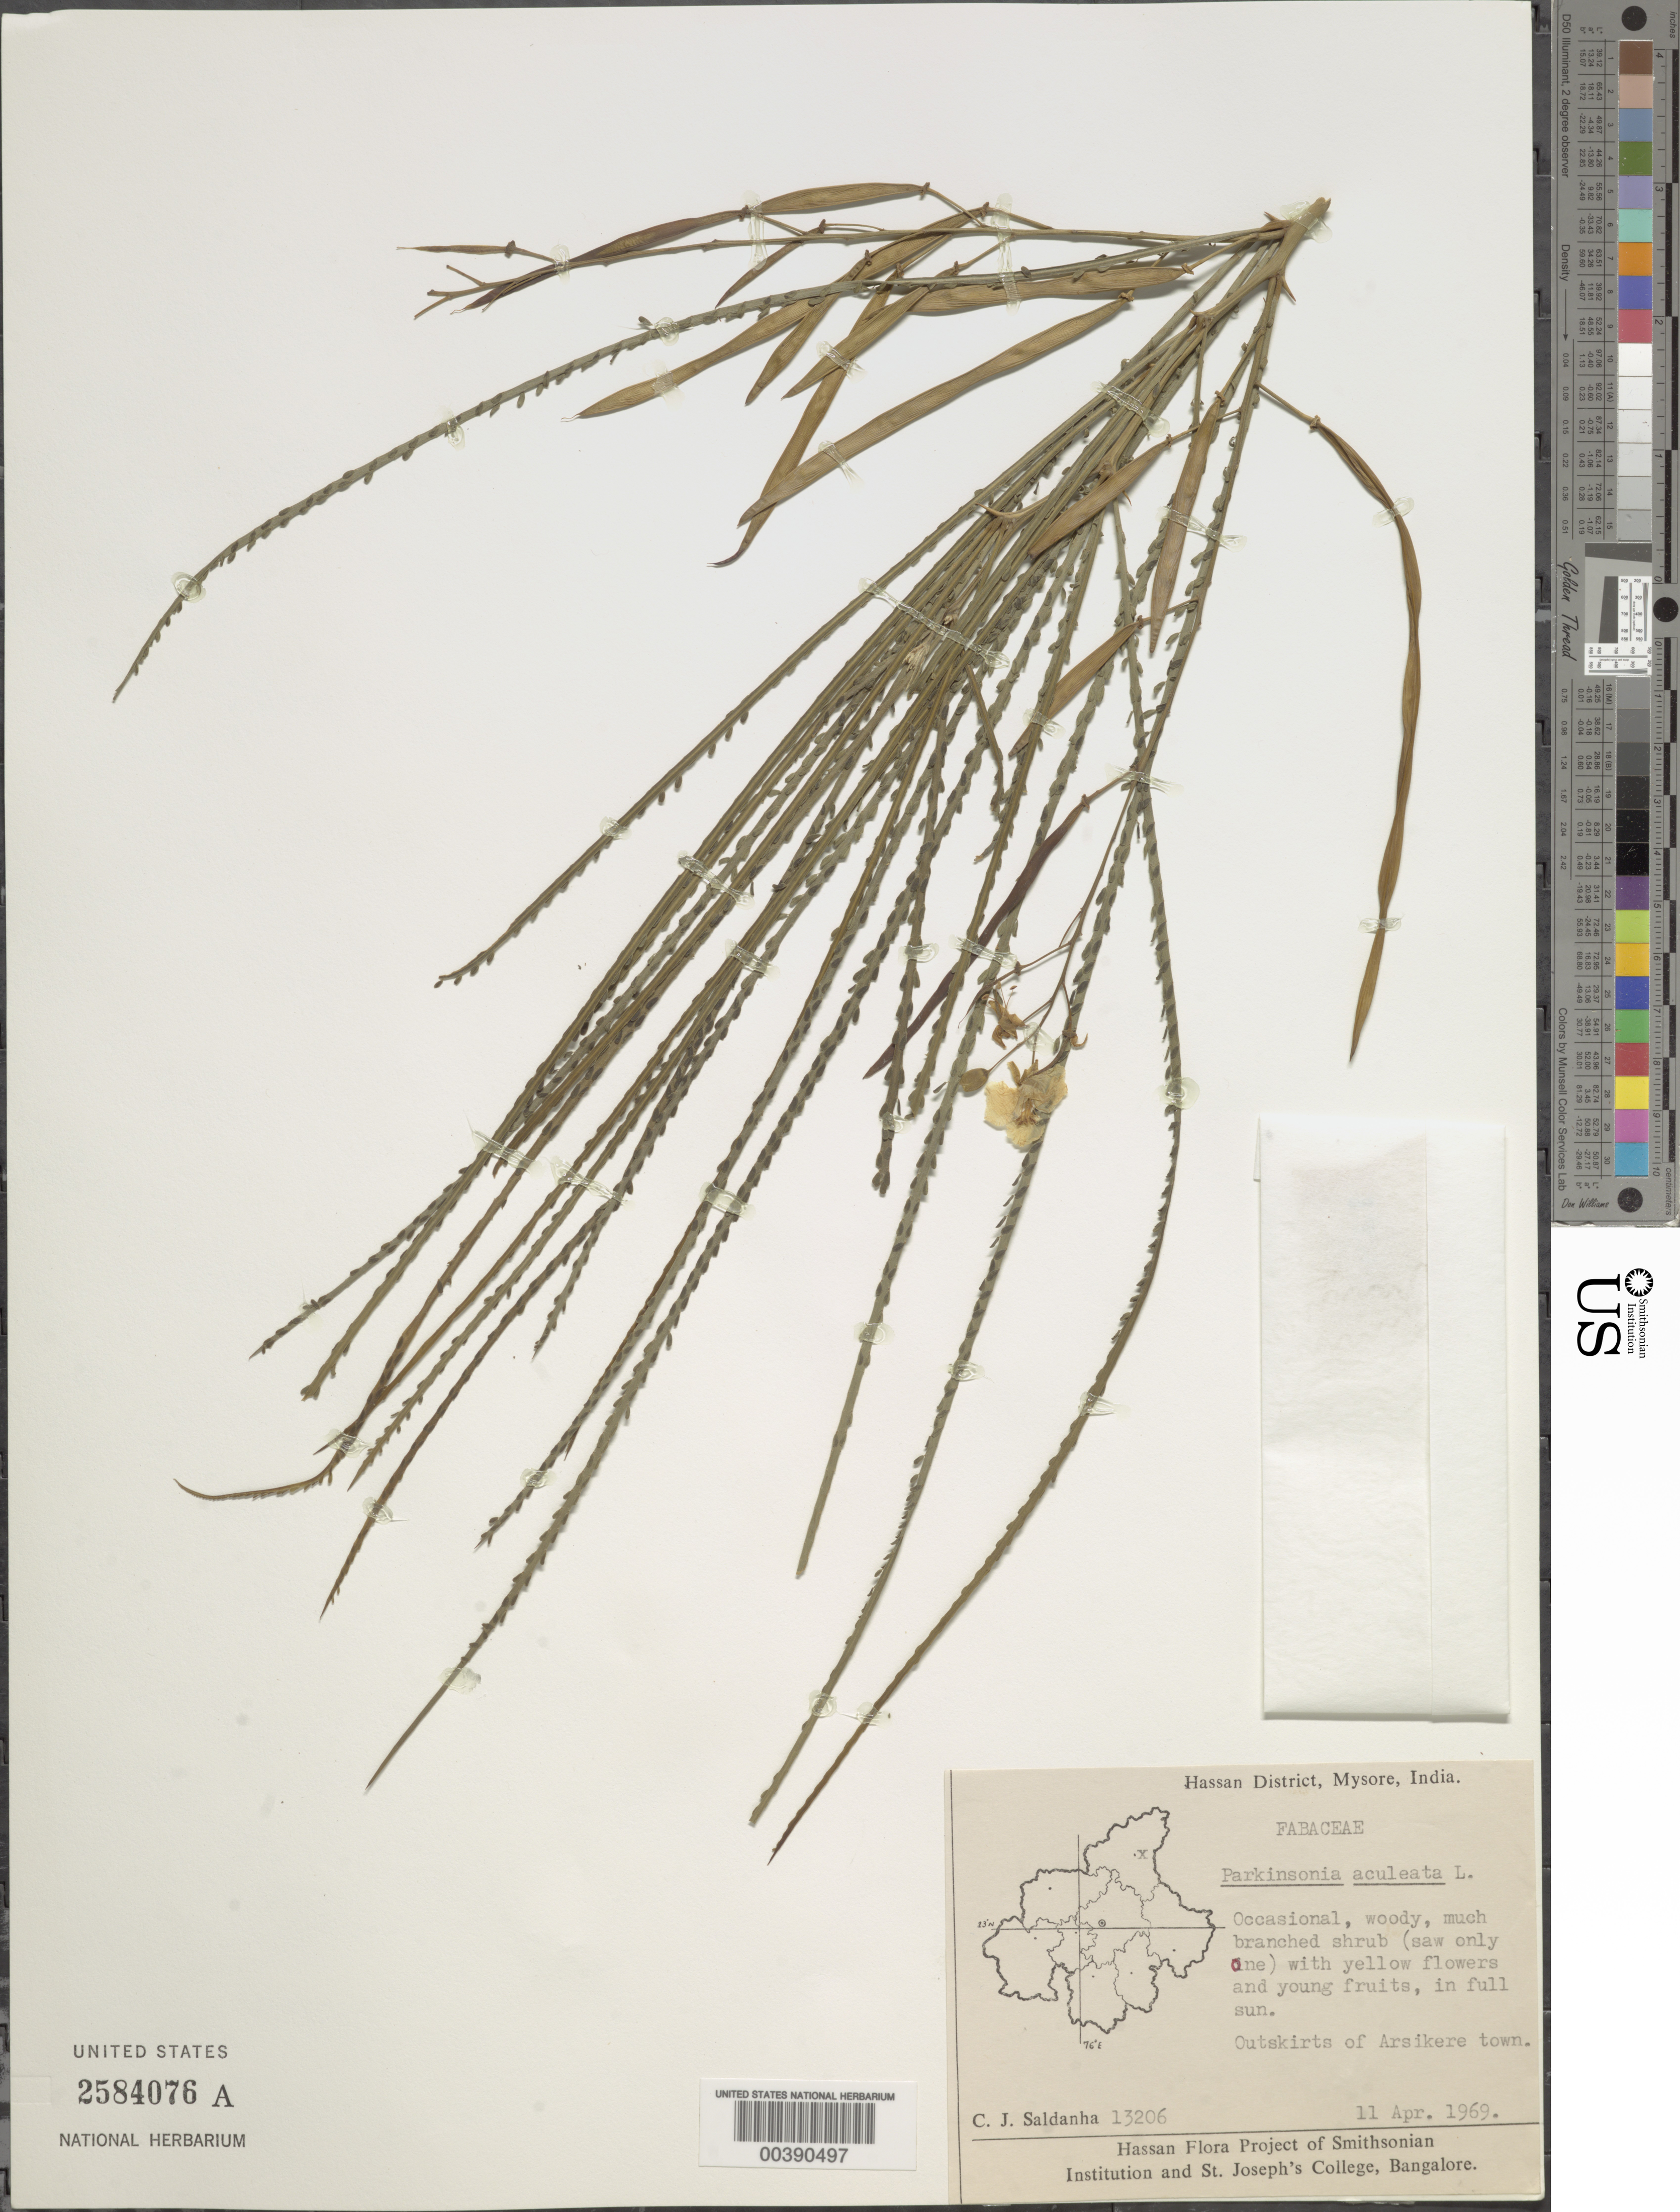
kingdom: Plantae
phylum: Tracheophyta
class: Magnoliopsida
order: Fabales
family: Fabaceae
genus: Parkinsonia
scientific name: Parkinsonia aculeata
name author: L.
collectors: C. J. Saldanha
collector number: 13206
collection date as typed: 11 Apr 1969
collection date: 1969-04-11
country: India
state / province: Karnataka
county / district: Hassan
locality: Outskirts of arsikere town, mysore state [mysore state = karnataka.]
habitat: In full sun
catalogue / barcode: US 2584076A